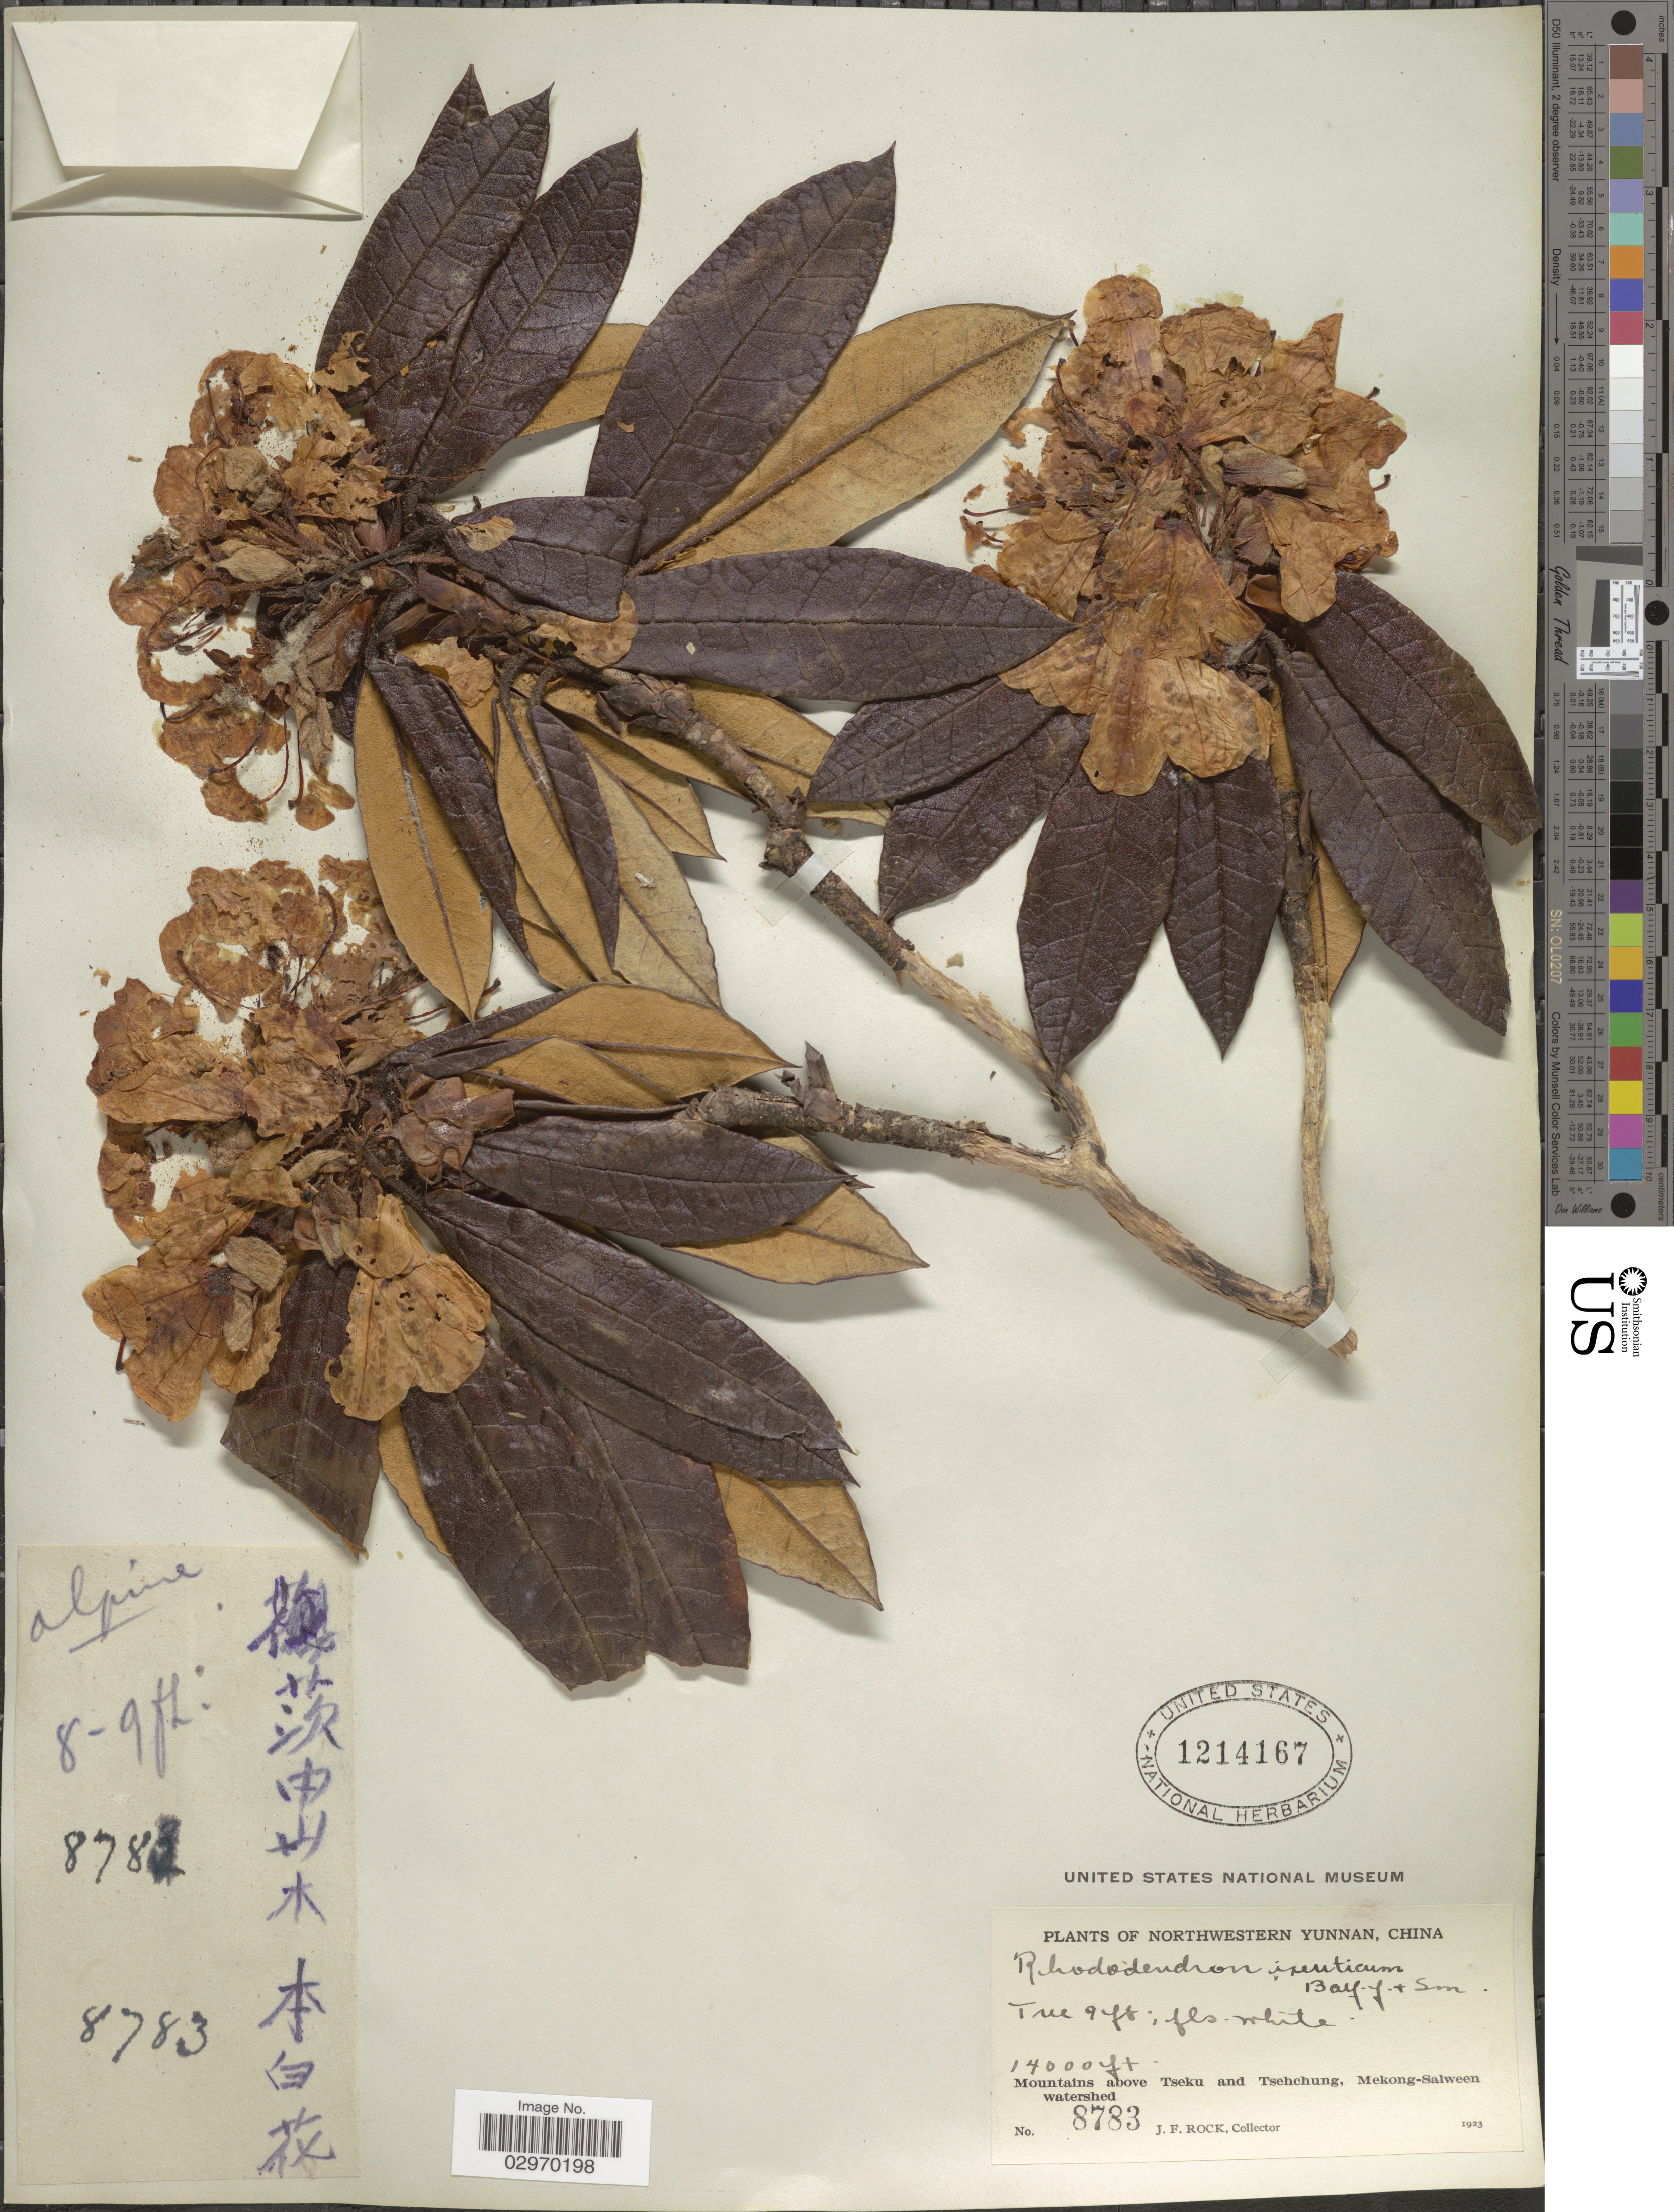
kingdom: Plantae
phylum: Tracheophyta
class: Magnoliopsida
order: Ericales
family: Ericaceae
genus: Rhododendron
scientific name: Rhododendron crinigerum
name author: Franch.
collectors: J. Rock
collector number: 8783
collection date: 1923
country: China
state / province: Yunnan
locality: Northwestern Yunnan. Mountains above Tseku and Tsehchung, Mekong-Salween watershed.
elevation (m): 4267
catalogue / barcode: US 1214167